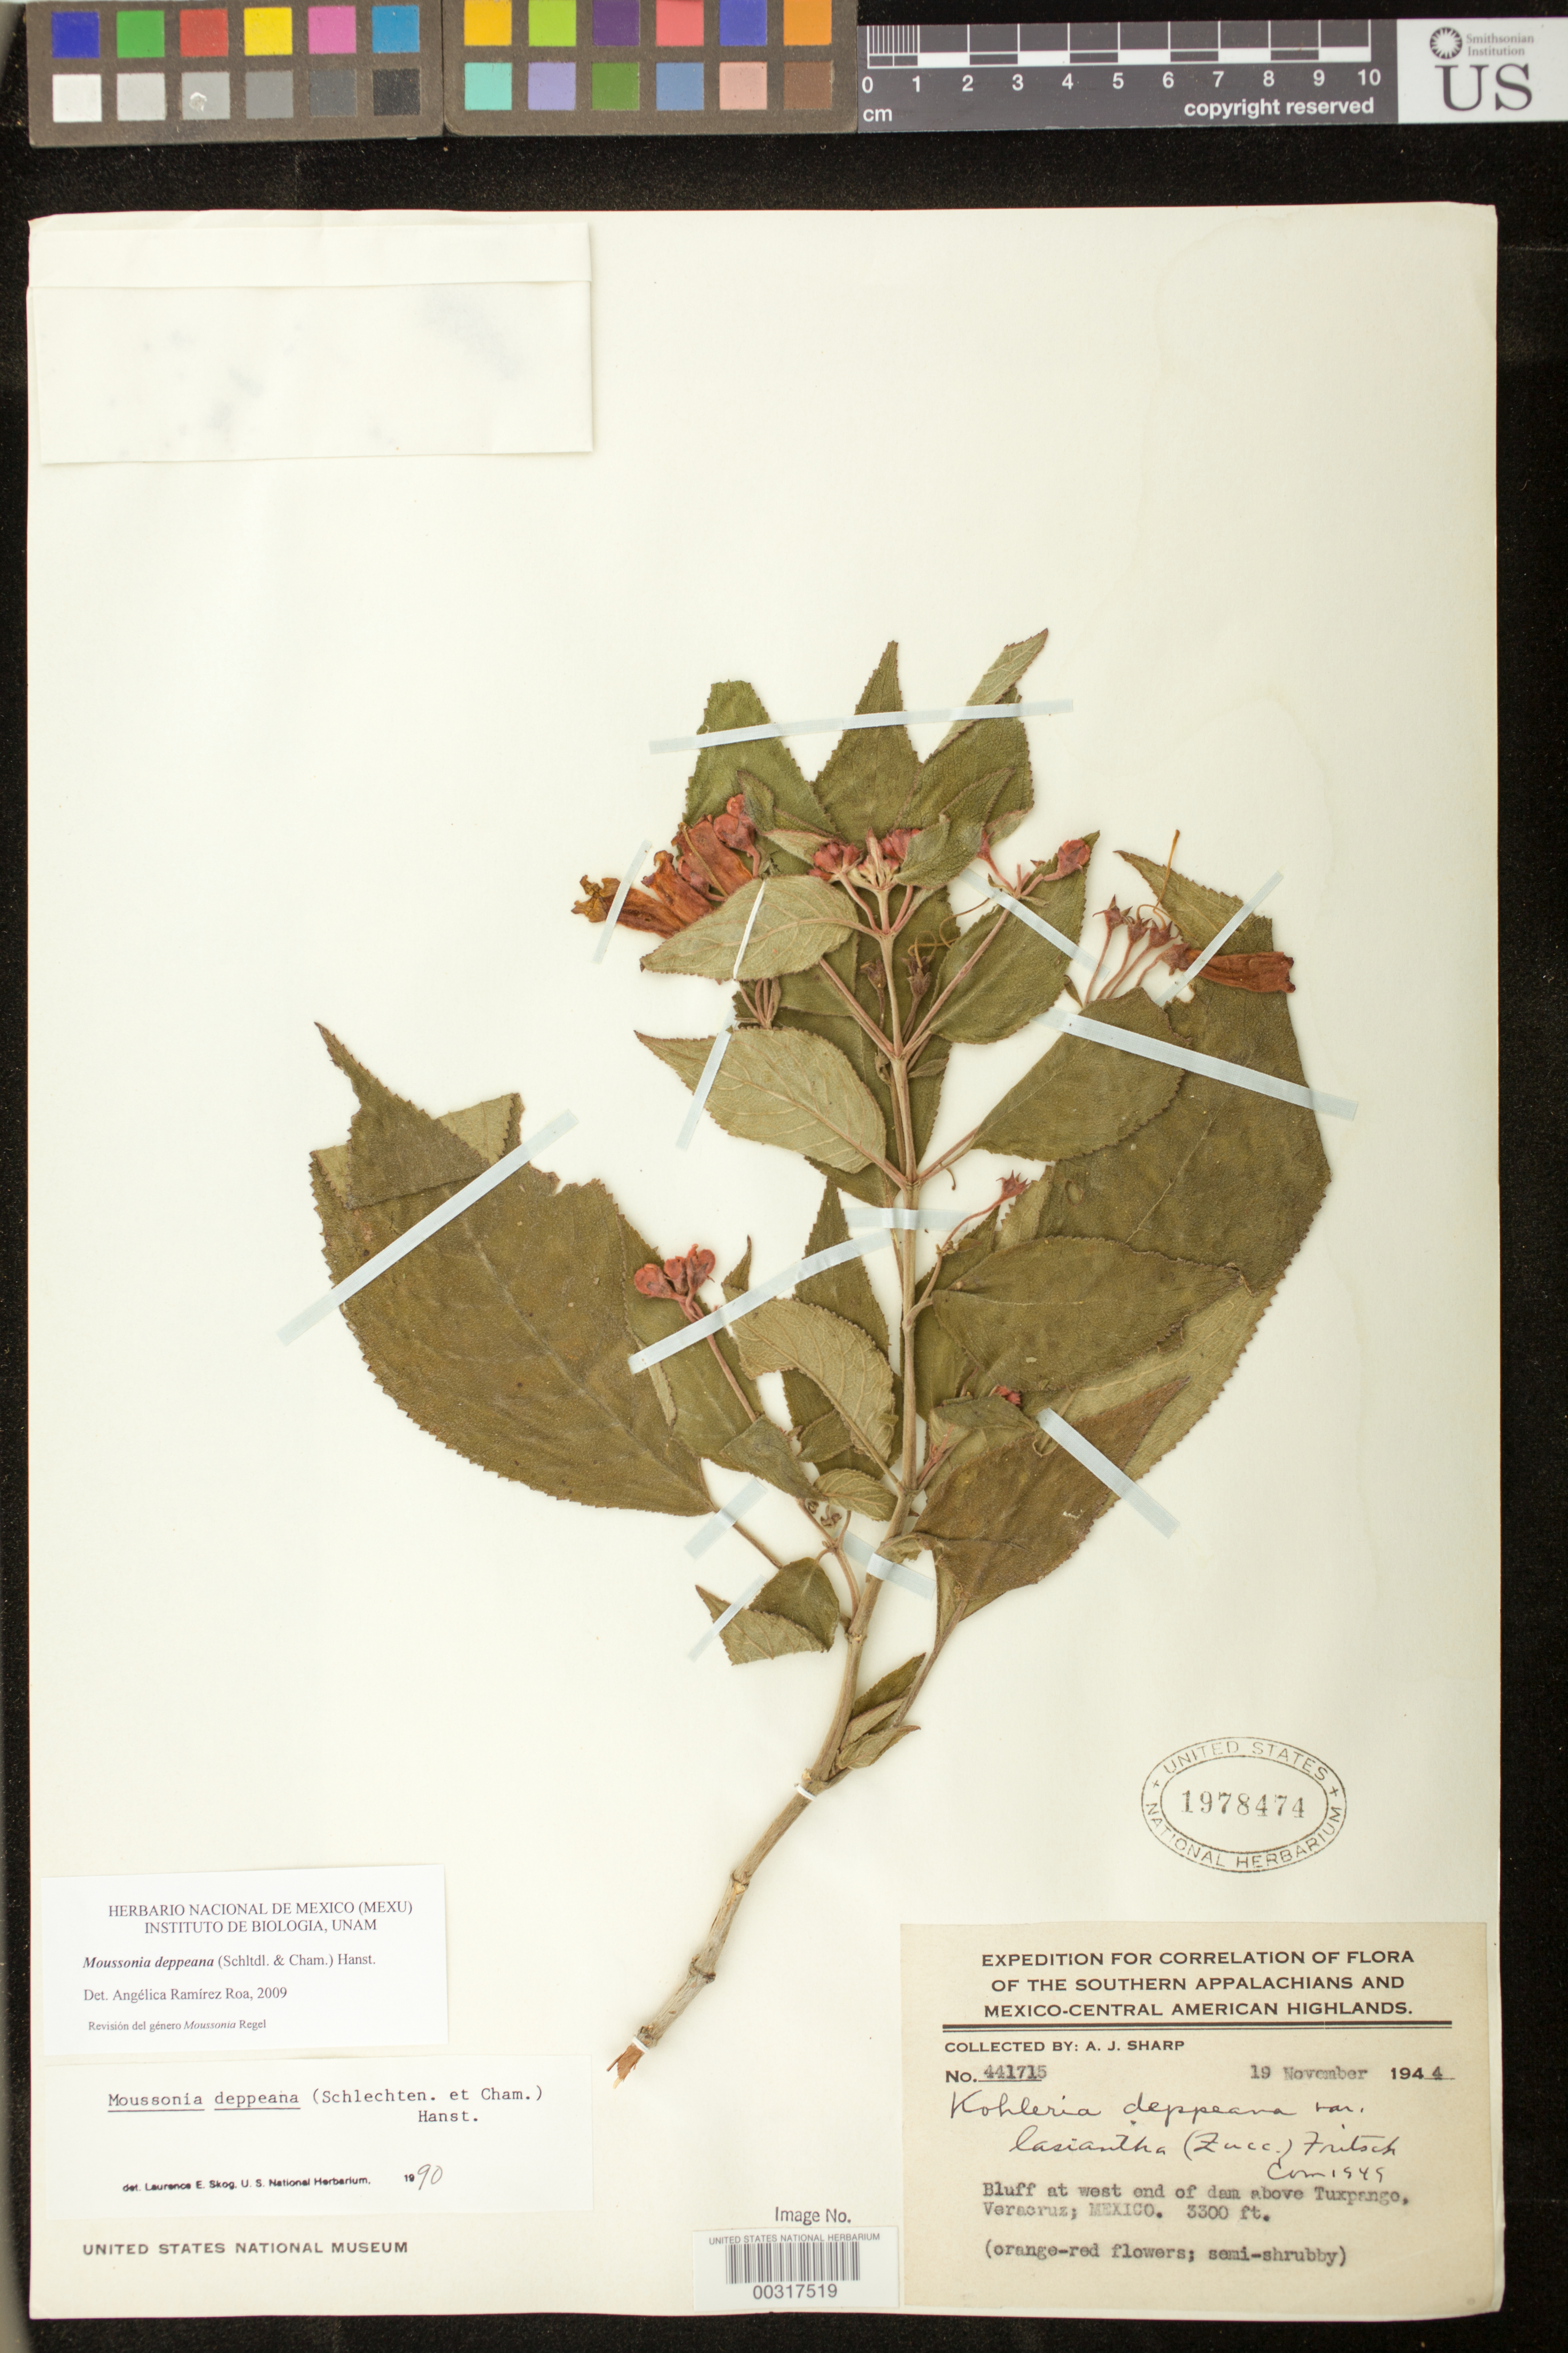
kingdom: Plantae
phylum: Tracheophyta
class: Magnoliopsida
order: Lamiales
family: Gesneriaceae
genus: Moussonia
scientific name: Moussonia deppeana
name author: (Schltdl. & Cham.) Klotzsch ex Hanst.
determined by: Ramírez-Roa, A.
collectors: A. J. Sharp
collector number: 441715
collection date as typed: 19 Nov 1944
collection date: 1944-11-19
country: Mexico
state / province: Veracruz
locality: Above Tuxpango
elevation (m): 1006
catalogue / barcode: US 1978474